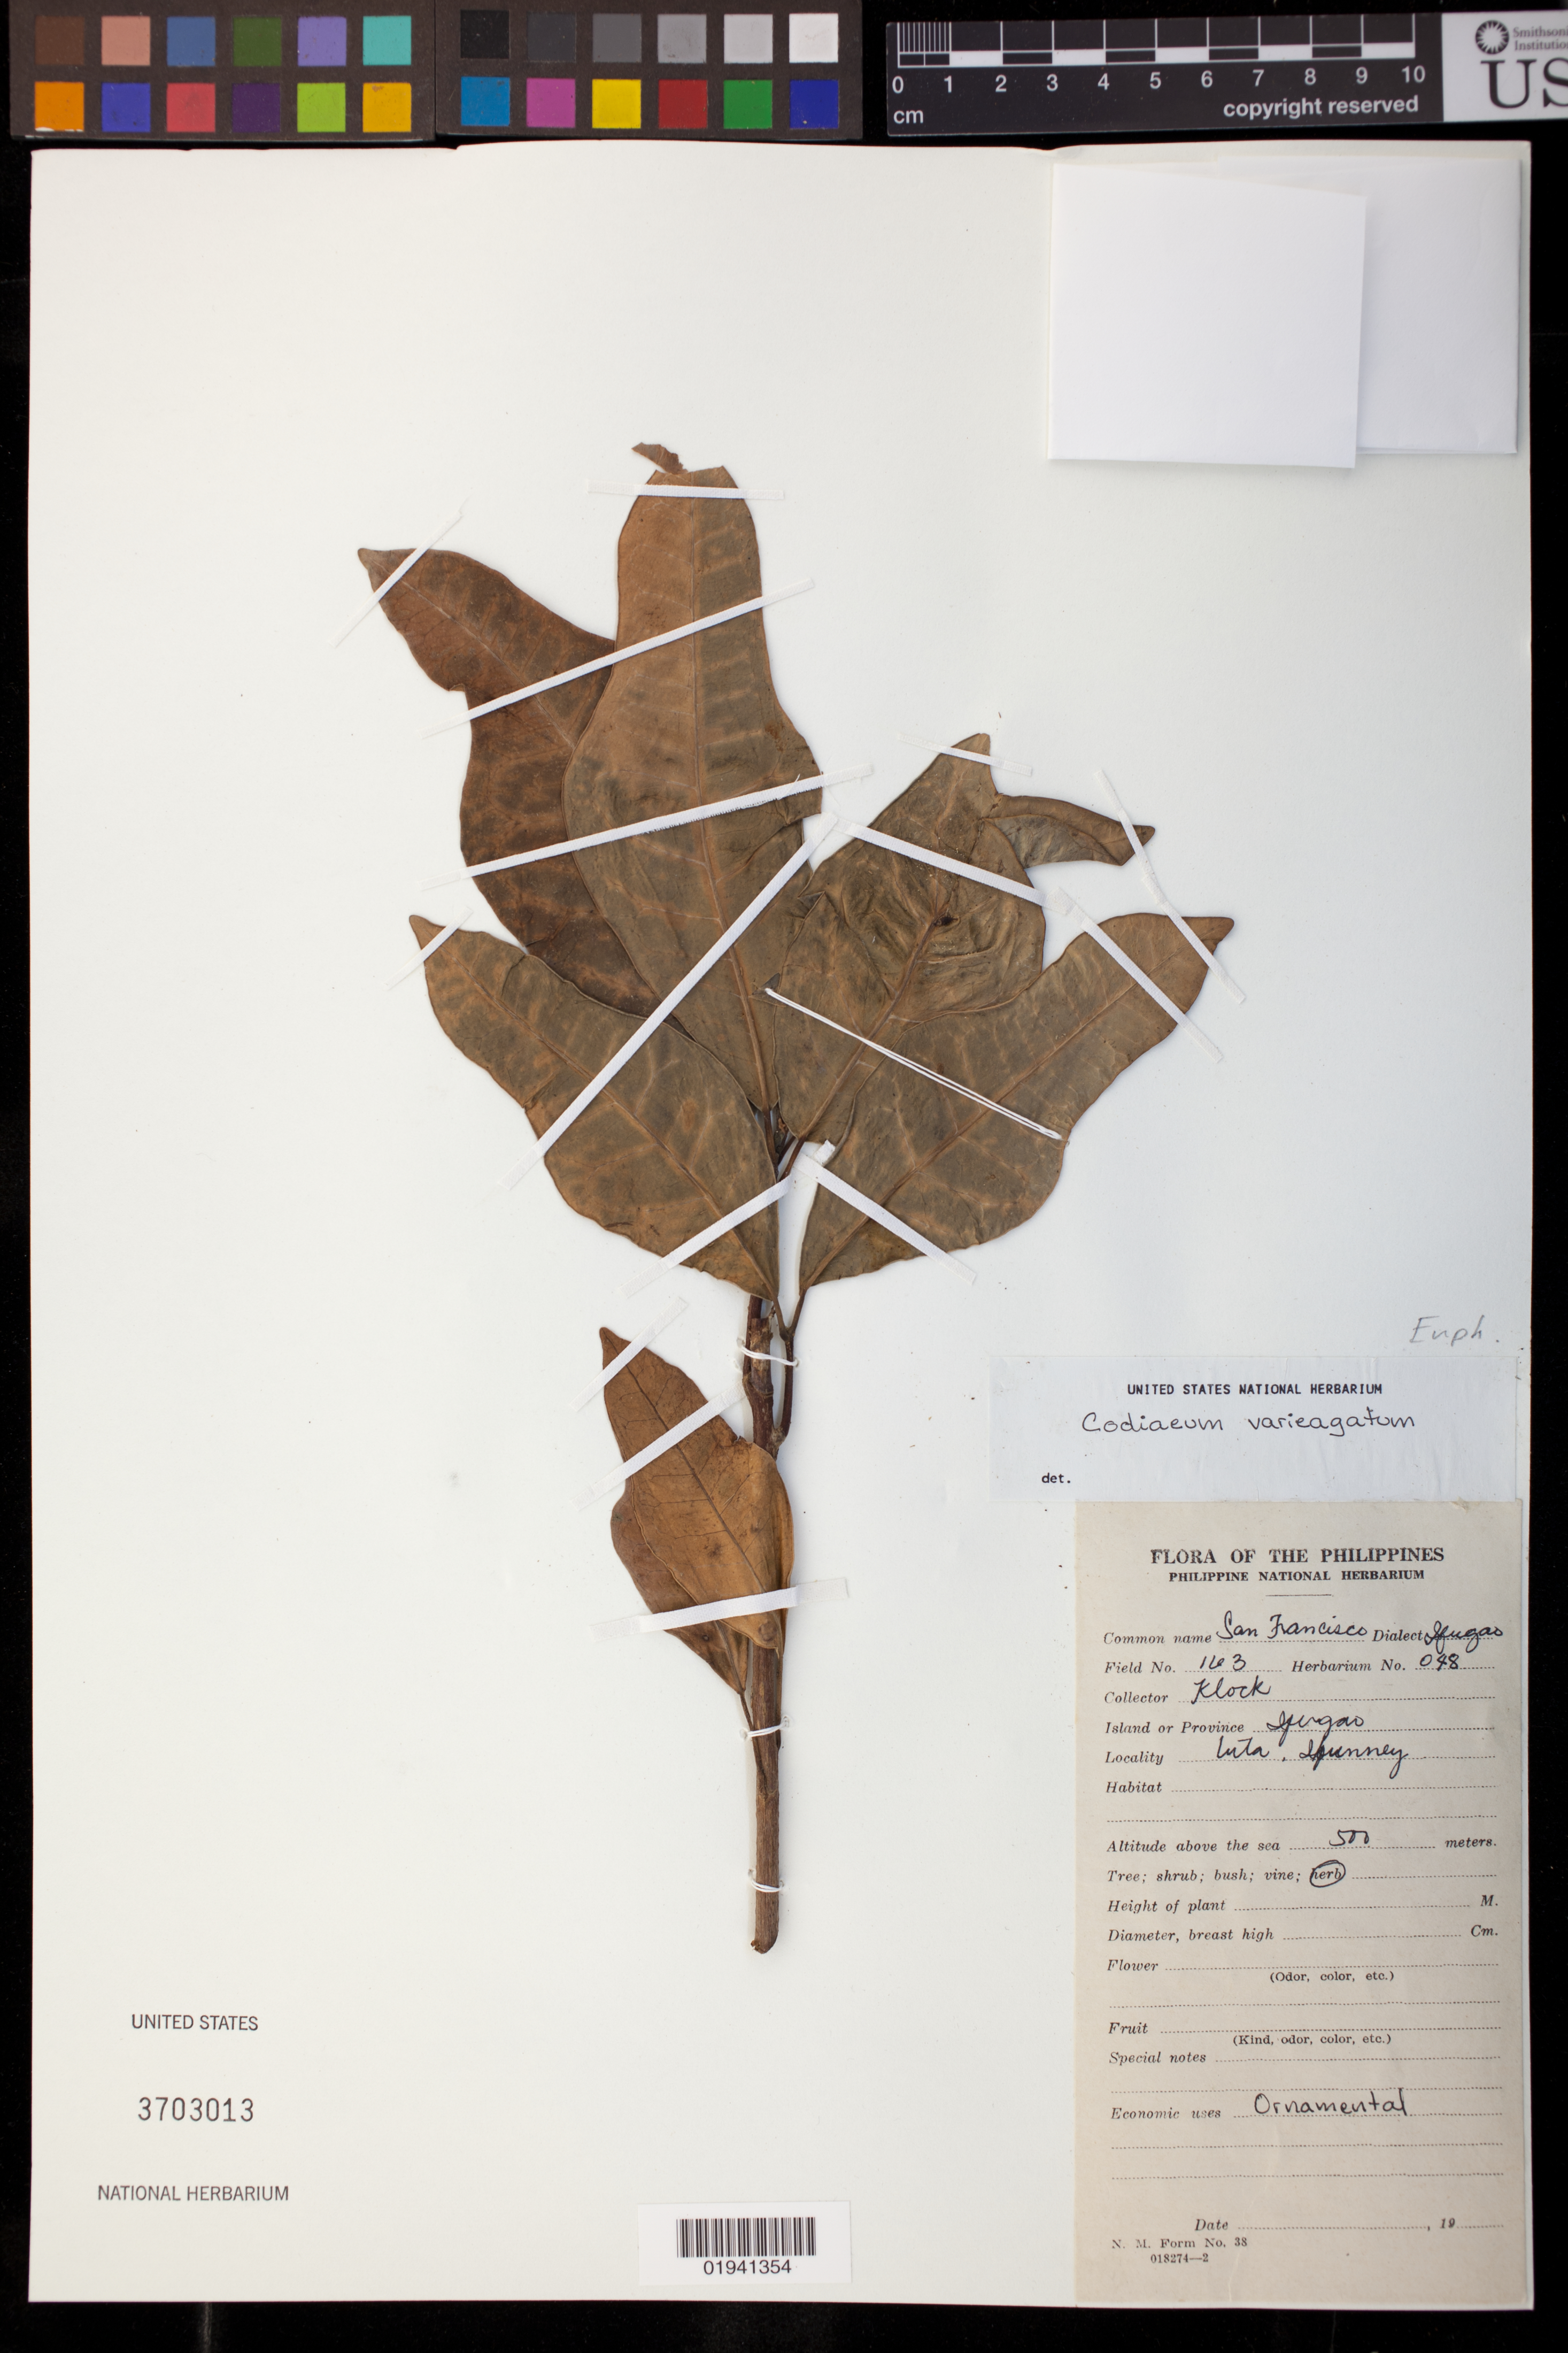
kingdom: Plantae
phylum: Tracheophyta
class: Magnoliopsida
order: Malpighiales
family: Euphorbiaceae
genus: Codiaeum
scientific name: Codiaeum variegatum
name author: (L.) Rumph. ex A. Juss.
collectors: Klock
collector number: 163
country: Philippines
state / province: Cordillera (Administrative Region)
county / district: Ifugao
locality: Locality: Luta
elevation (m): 500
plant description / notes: Ibunney (Ipunney/Ibunney?) is also listed as a locality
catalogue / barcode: US 3703013